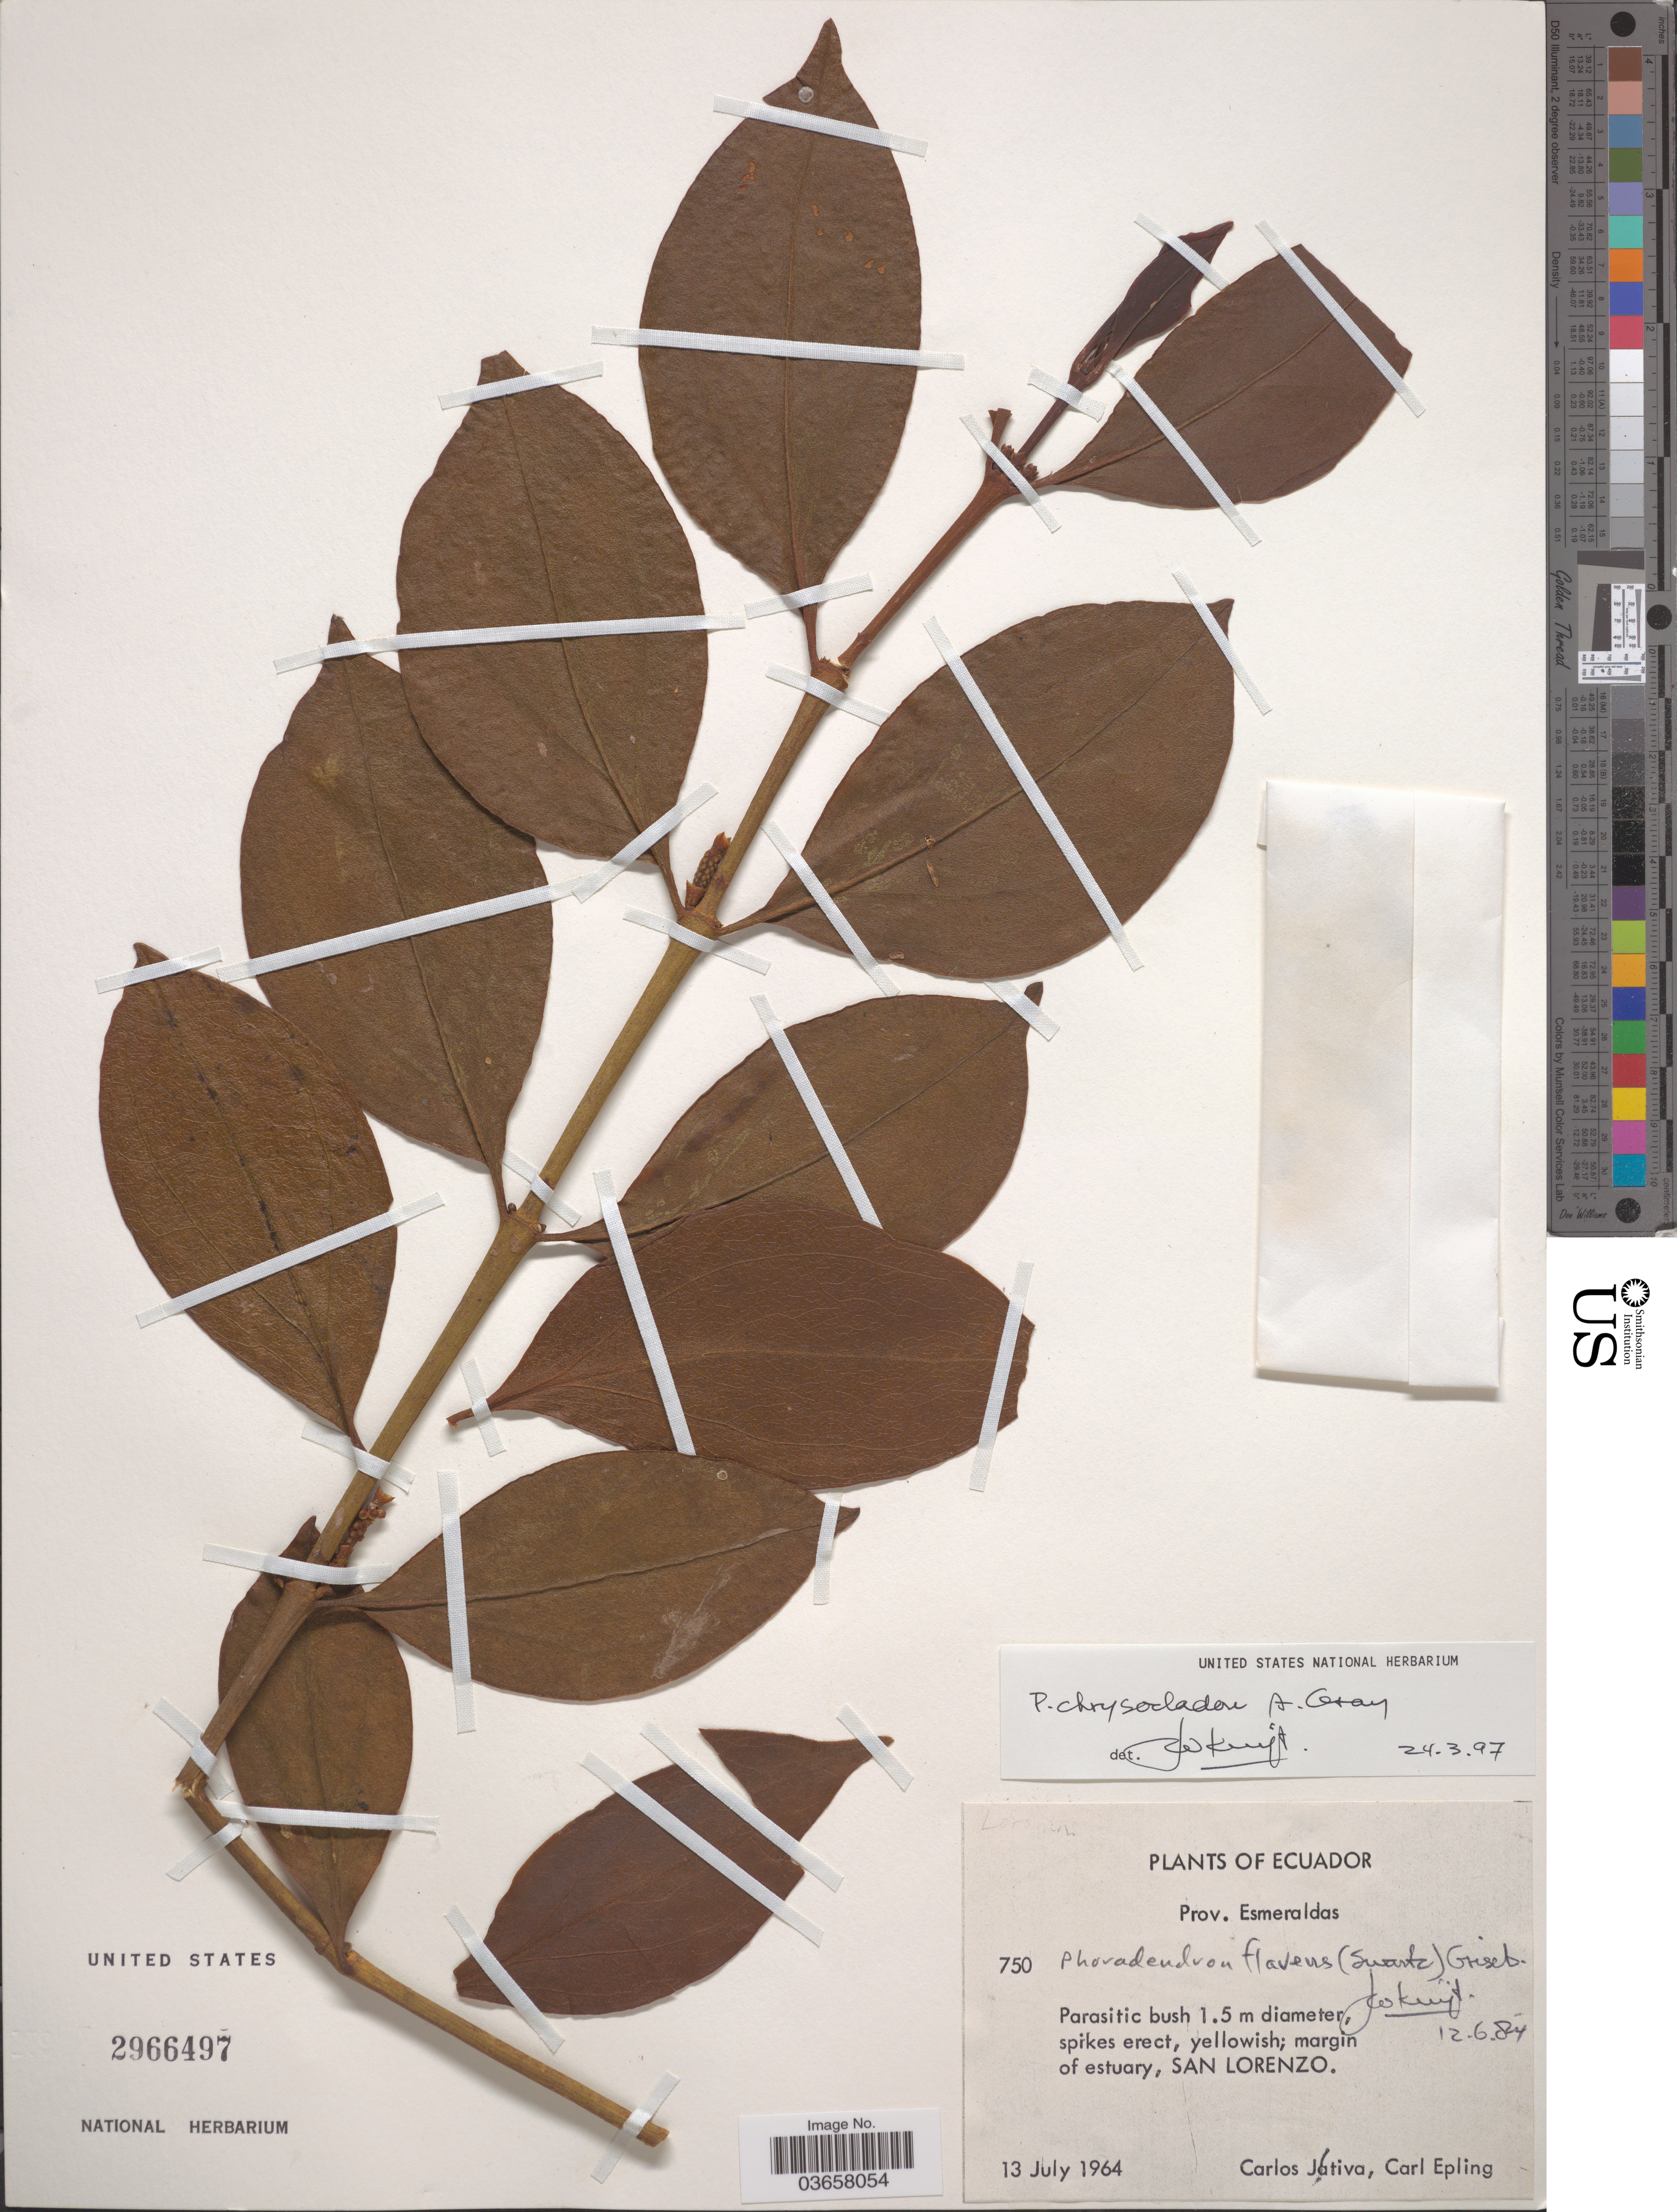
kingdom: Plantae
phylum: Tracheophyta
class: Magnoliopsida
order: Santalales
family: Viscaceae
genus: Phoradendron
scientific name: Phoradendron chrysocladon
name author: A. Gray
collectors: C. D. Játiva & C. C. Epling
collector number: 750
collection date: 1964-07-13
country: Ecuador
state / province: Esmeraldas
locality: Margin of estuary, San Lorenzo.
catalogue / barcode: US 2966497